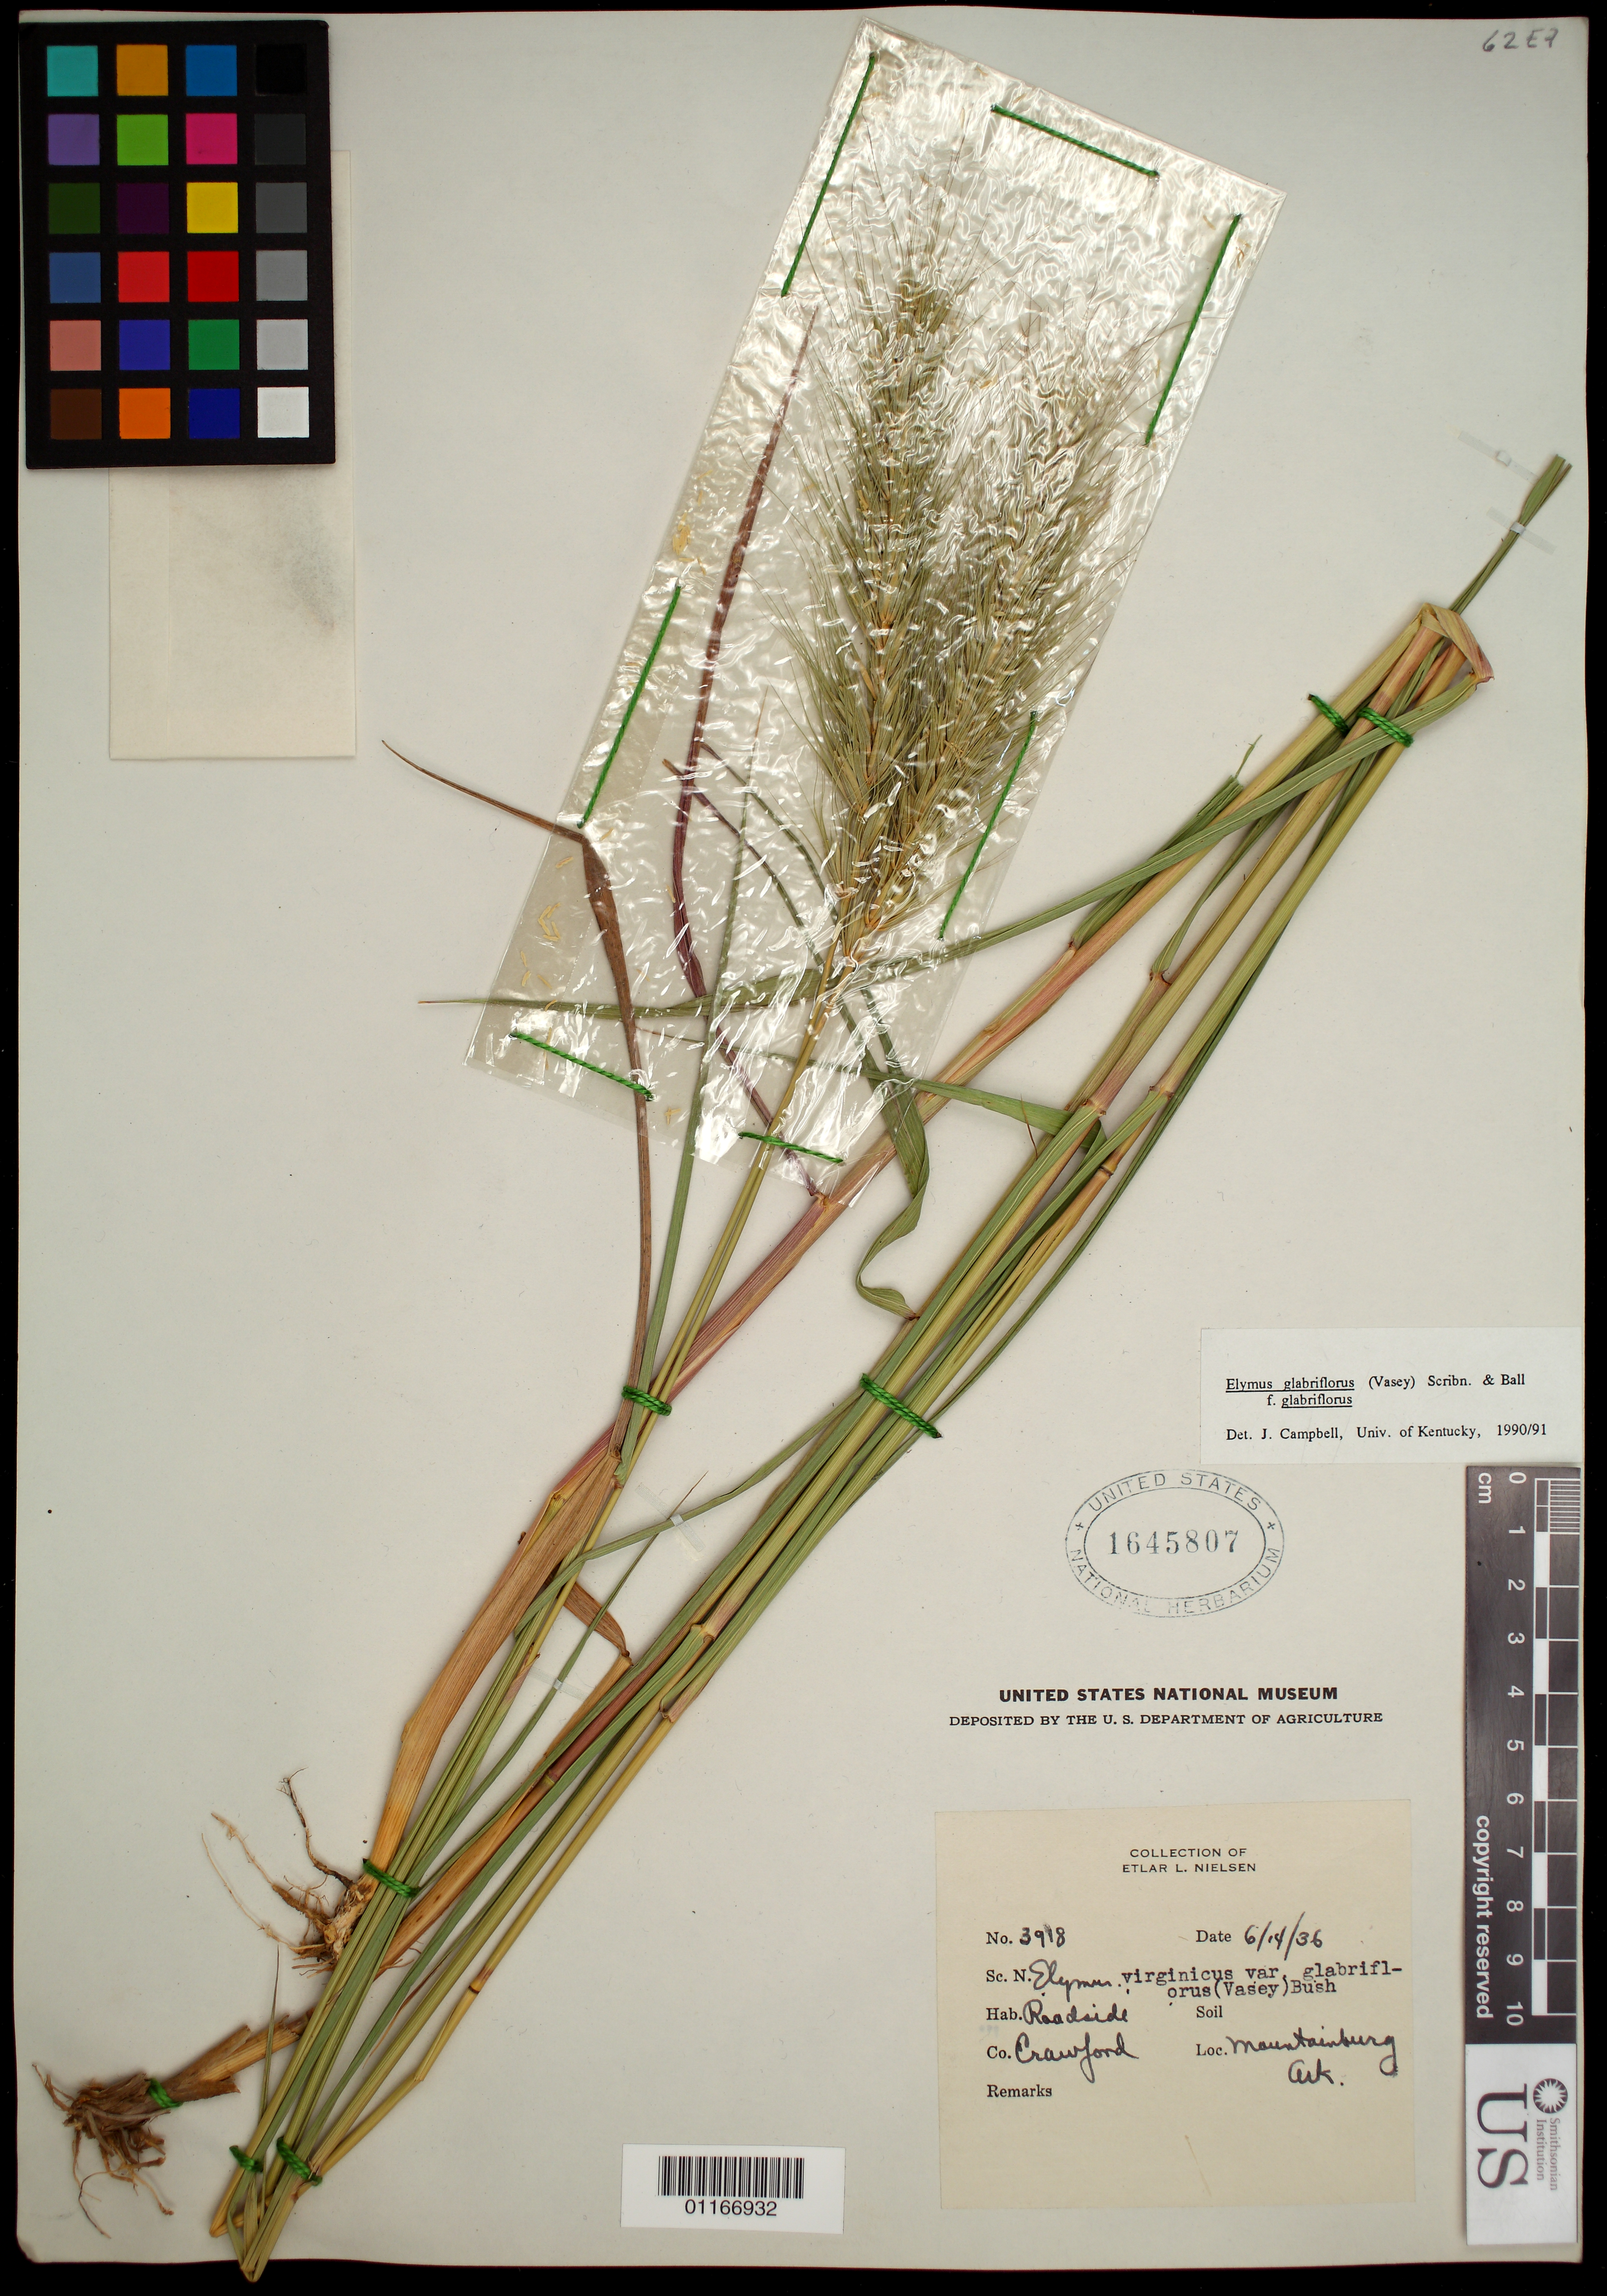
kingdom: Plantae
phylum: Tracheophyta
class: Liliopsida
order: Poales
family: Poaceae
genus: Elymus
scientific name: Elymus virginicus var. intermedius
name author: L.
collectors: E. L. Nielsen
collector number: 3918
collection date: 1936-06-14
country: United States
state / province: Arkansas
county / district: Crawford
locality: Mountainburg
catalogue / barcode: US 1645807